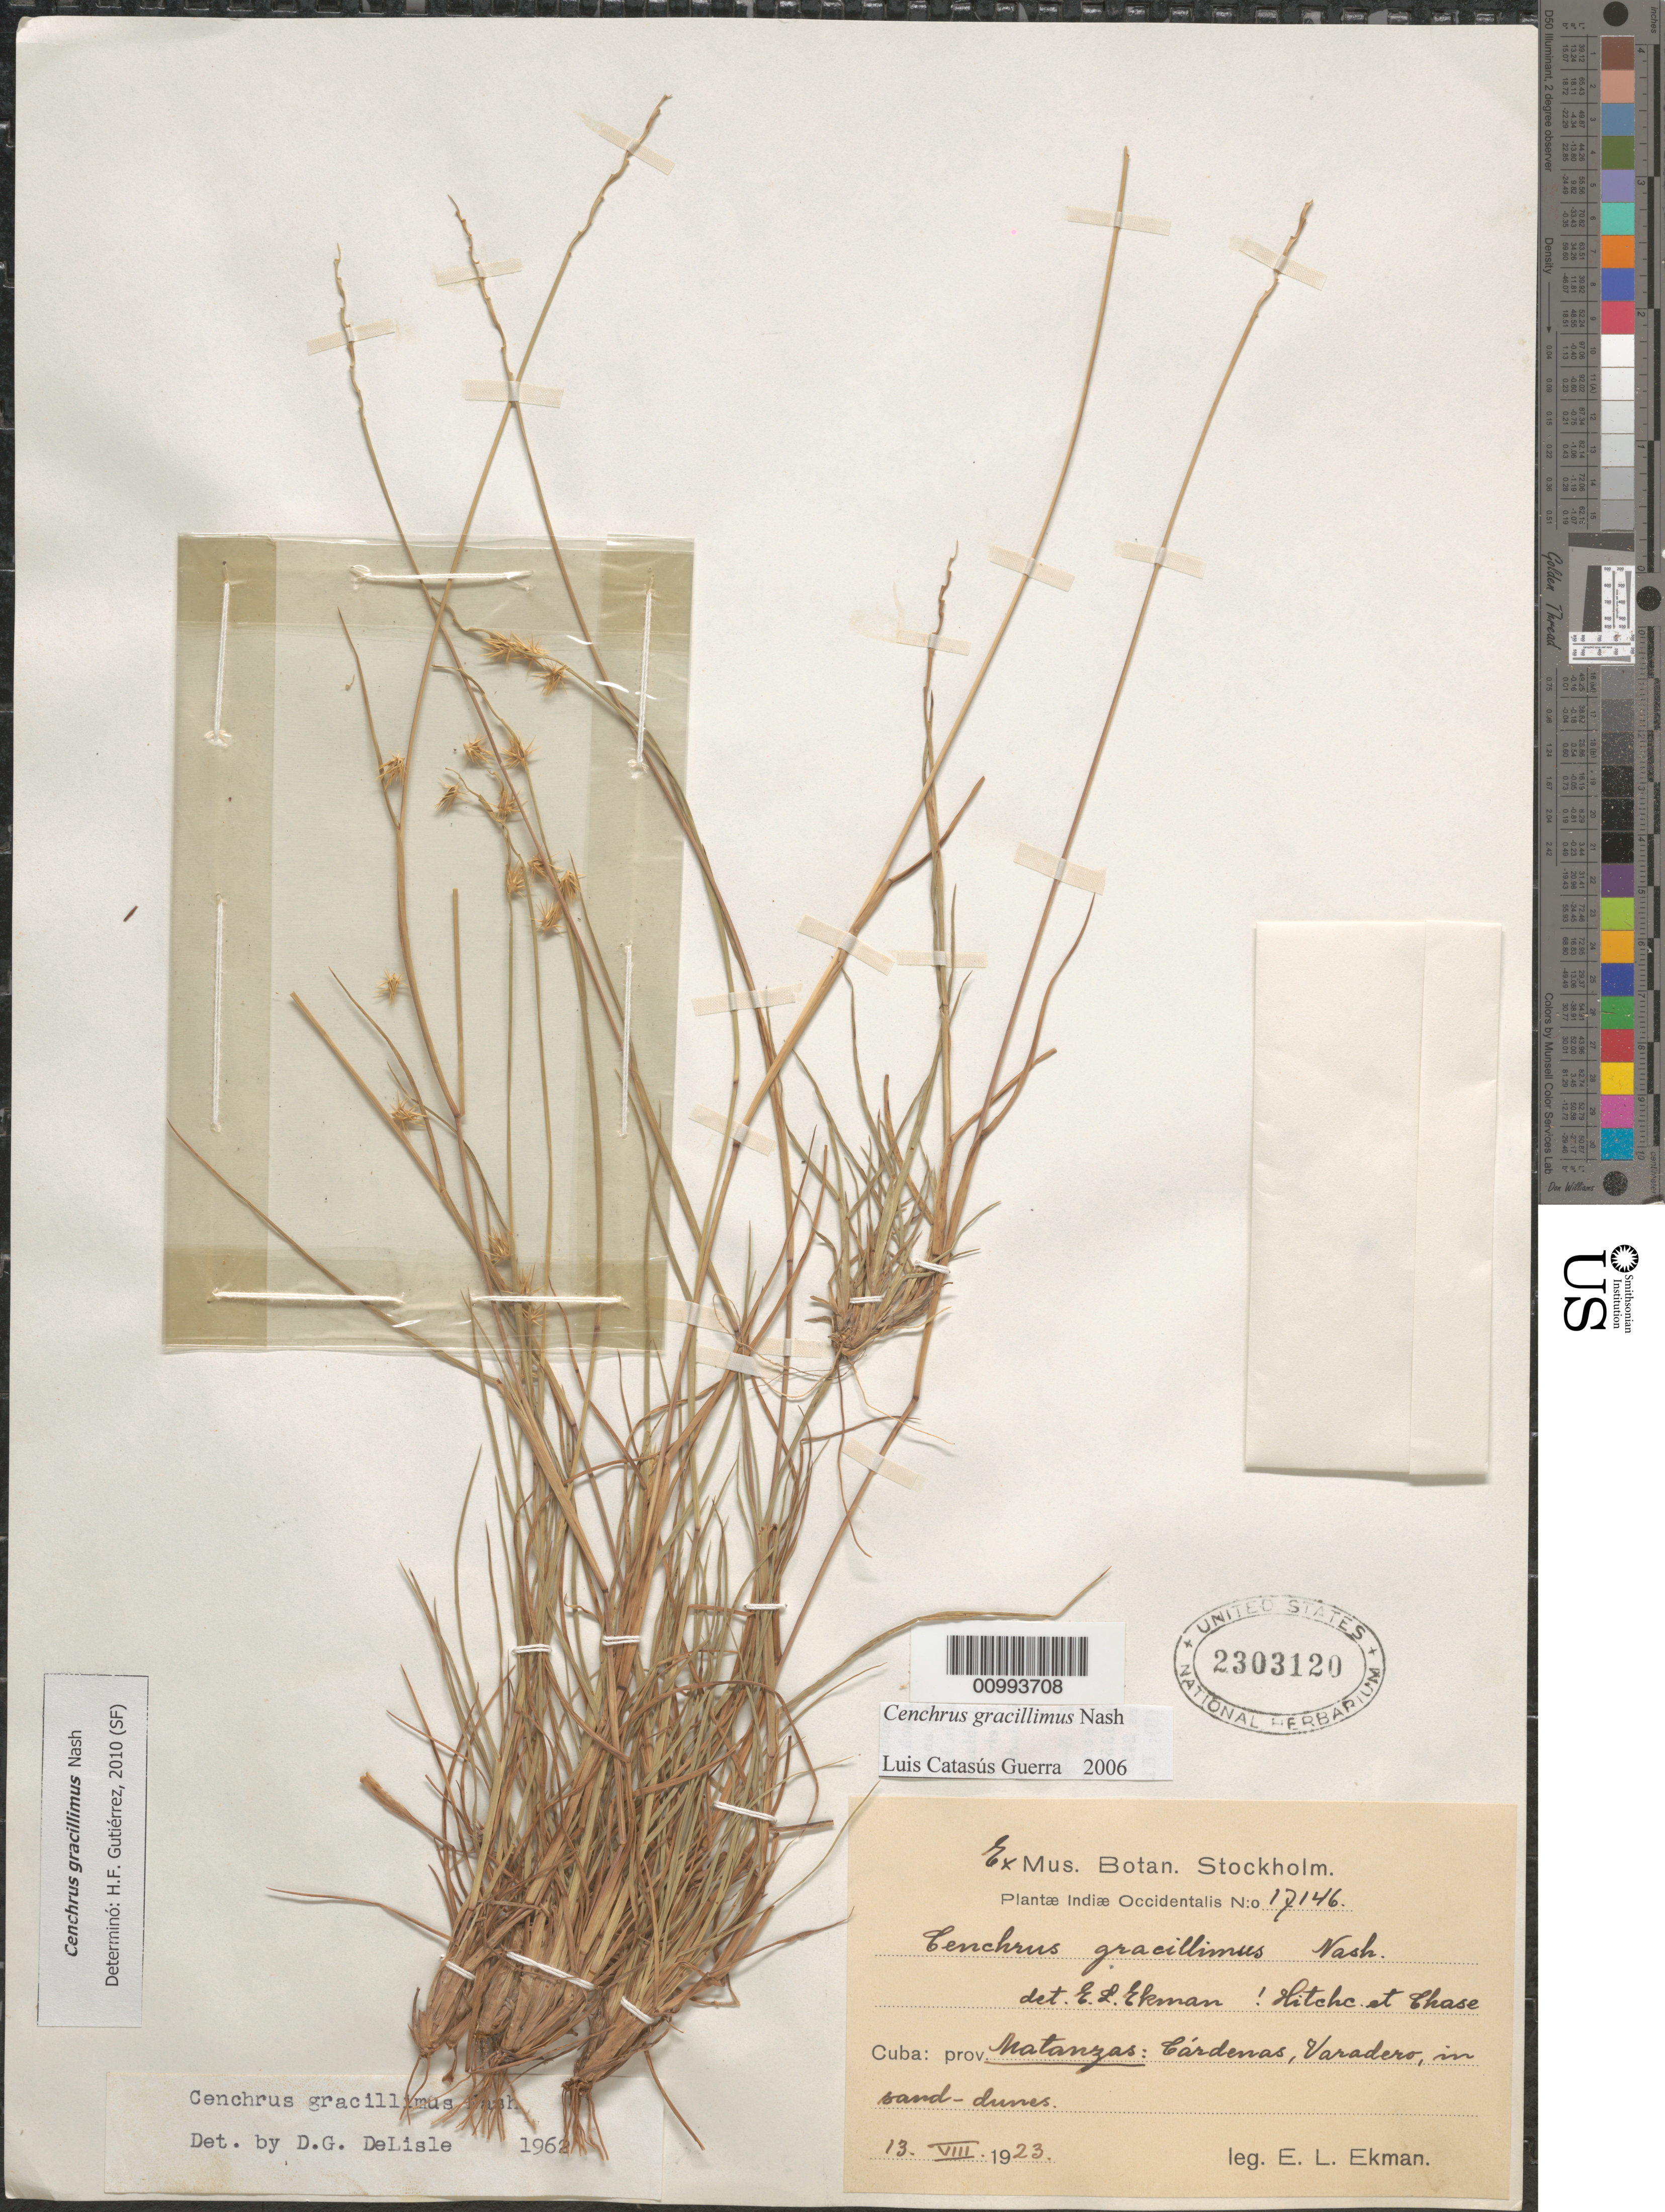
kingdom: Plantae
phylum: Tracheophyta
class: Liliopsida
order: Poales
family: Poaceae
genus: Cenchrus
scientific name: Cenchrus gracillimus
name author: Nash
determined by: Gutiérrez, H. F.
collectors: E. L. Ekman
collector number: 17146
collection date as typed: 13 Aug 1923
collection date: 1923-08-13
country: Cuba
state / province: Matanzas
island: Cuba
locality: Cardenas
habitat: In sand dunes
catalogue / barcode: US 2303120